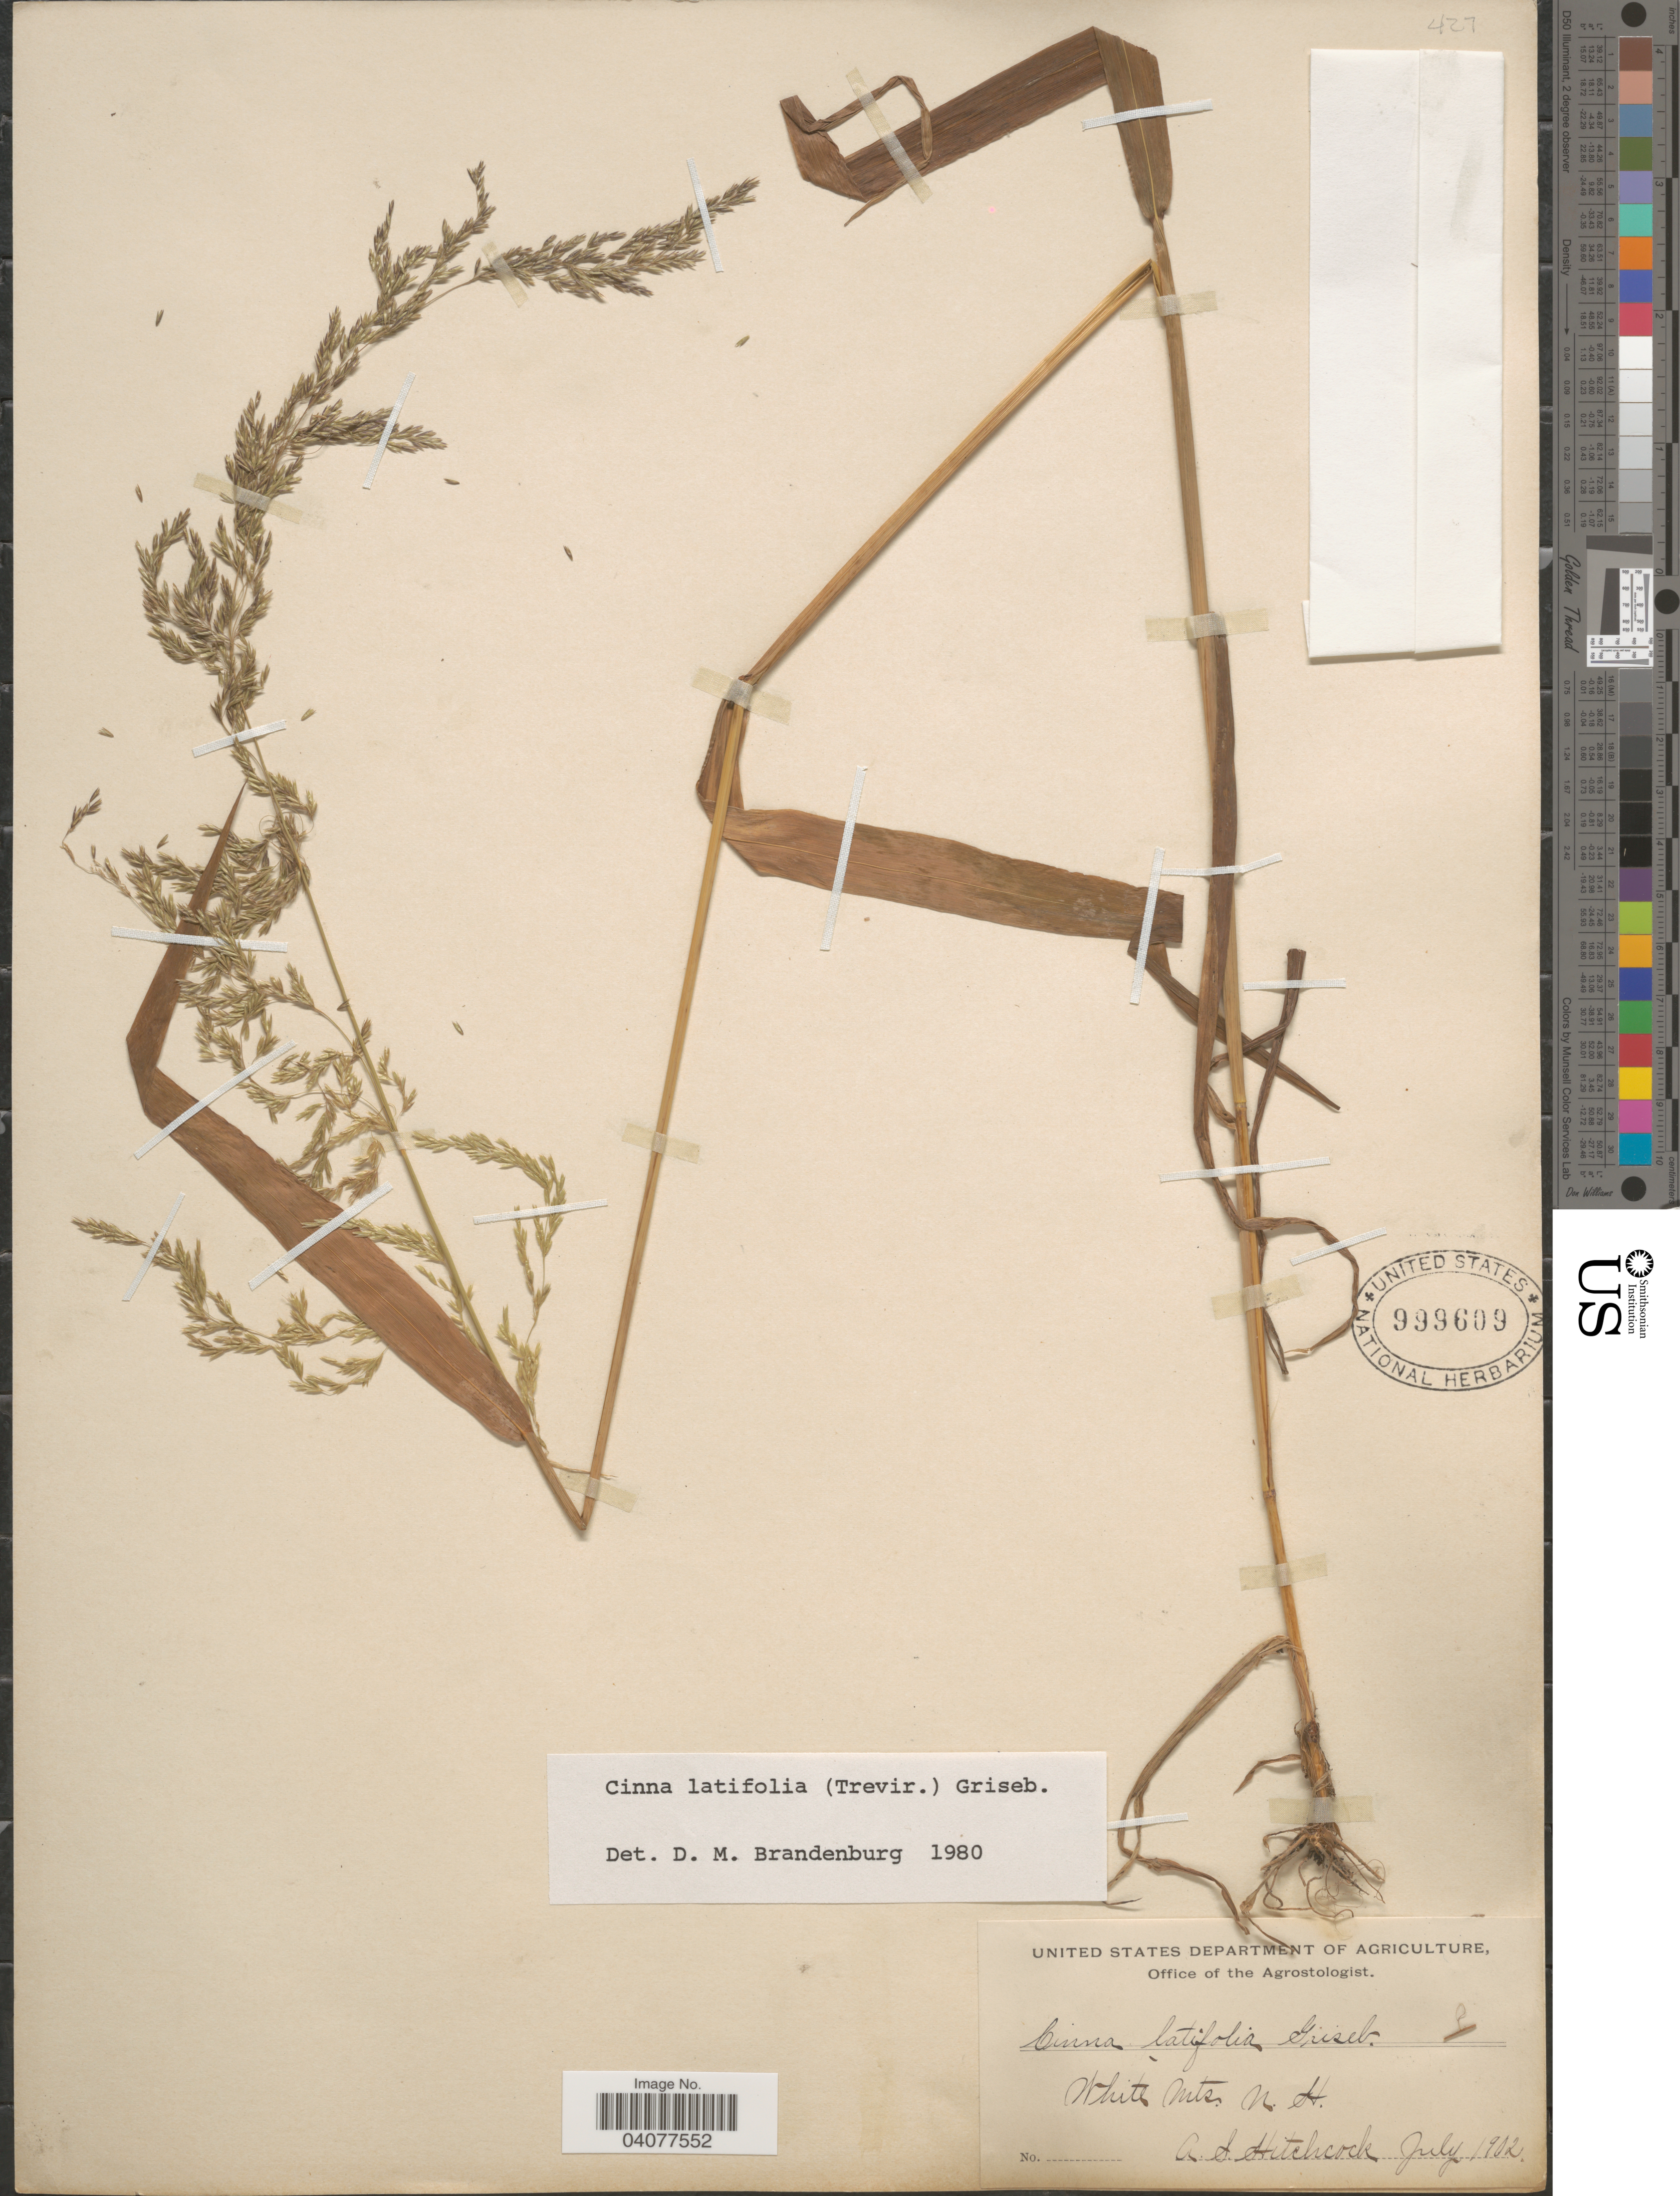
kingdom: Plantae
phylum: Tracheophyta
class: Liliopsida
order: Poales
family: Poaceae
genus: Cinna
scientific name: Cinna latifolia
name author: (Trevir. ex Goeppert) Griseb.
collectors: A. S. Hitchcock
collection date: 1902-07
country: United States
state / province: New Hampshire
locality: White Mts.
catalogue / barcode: US 999609